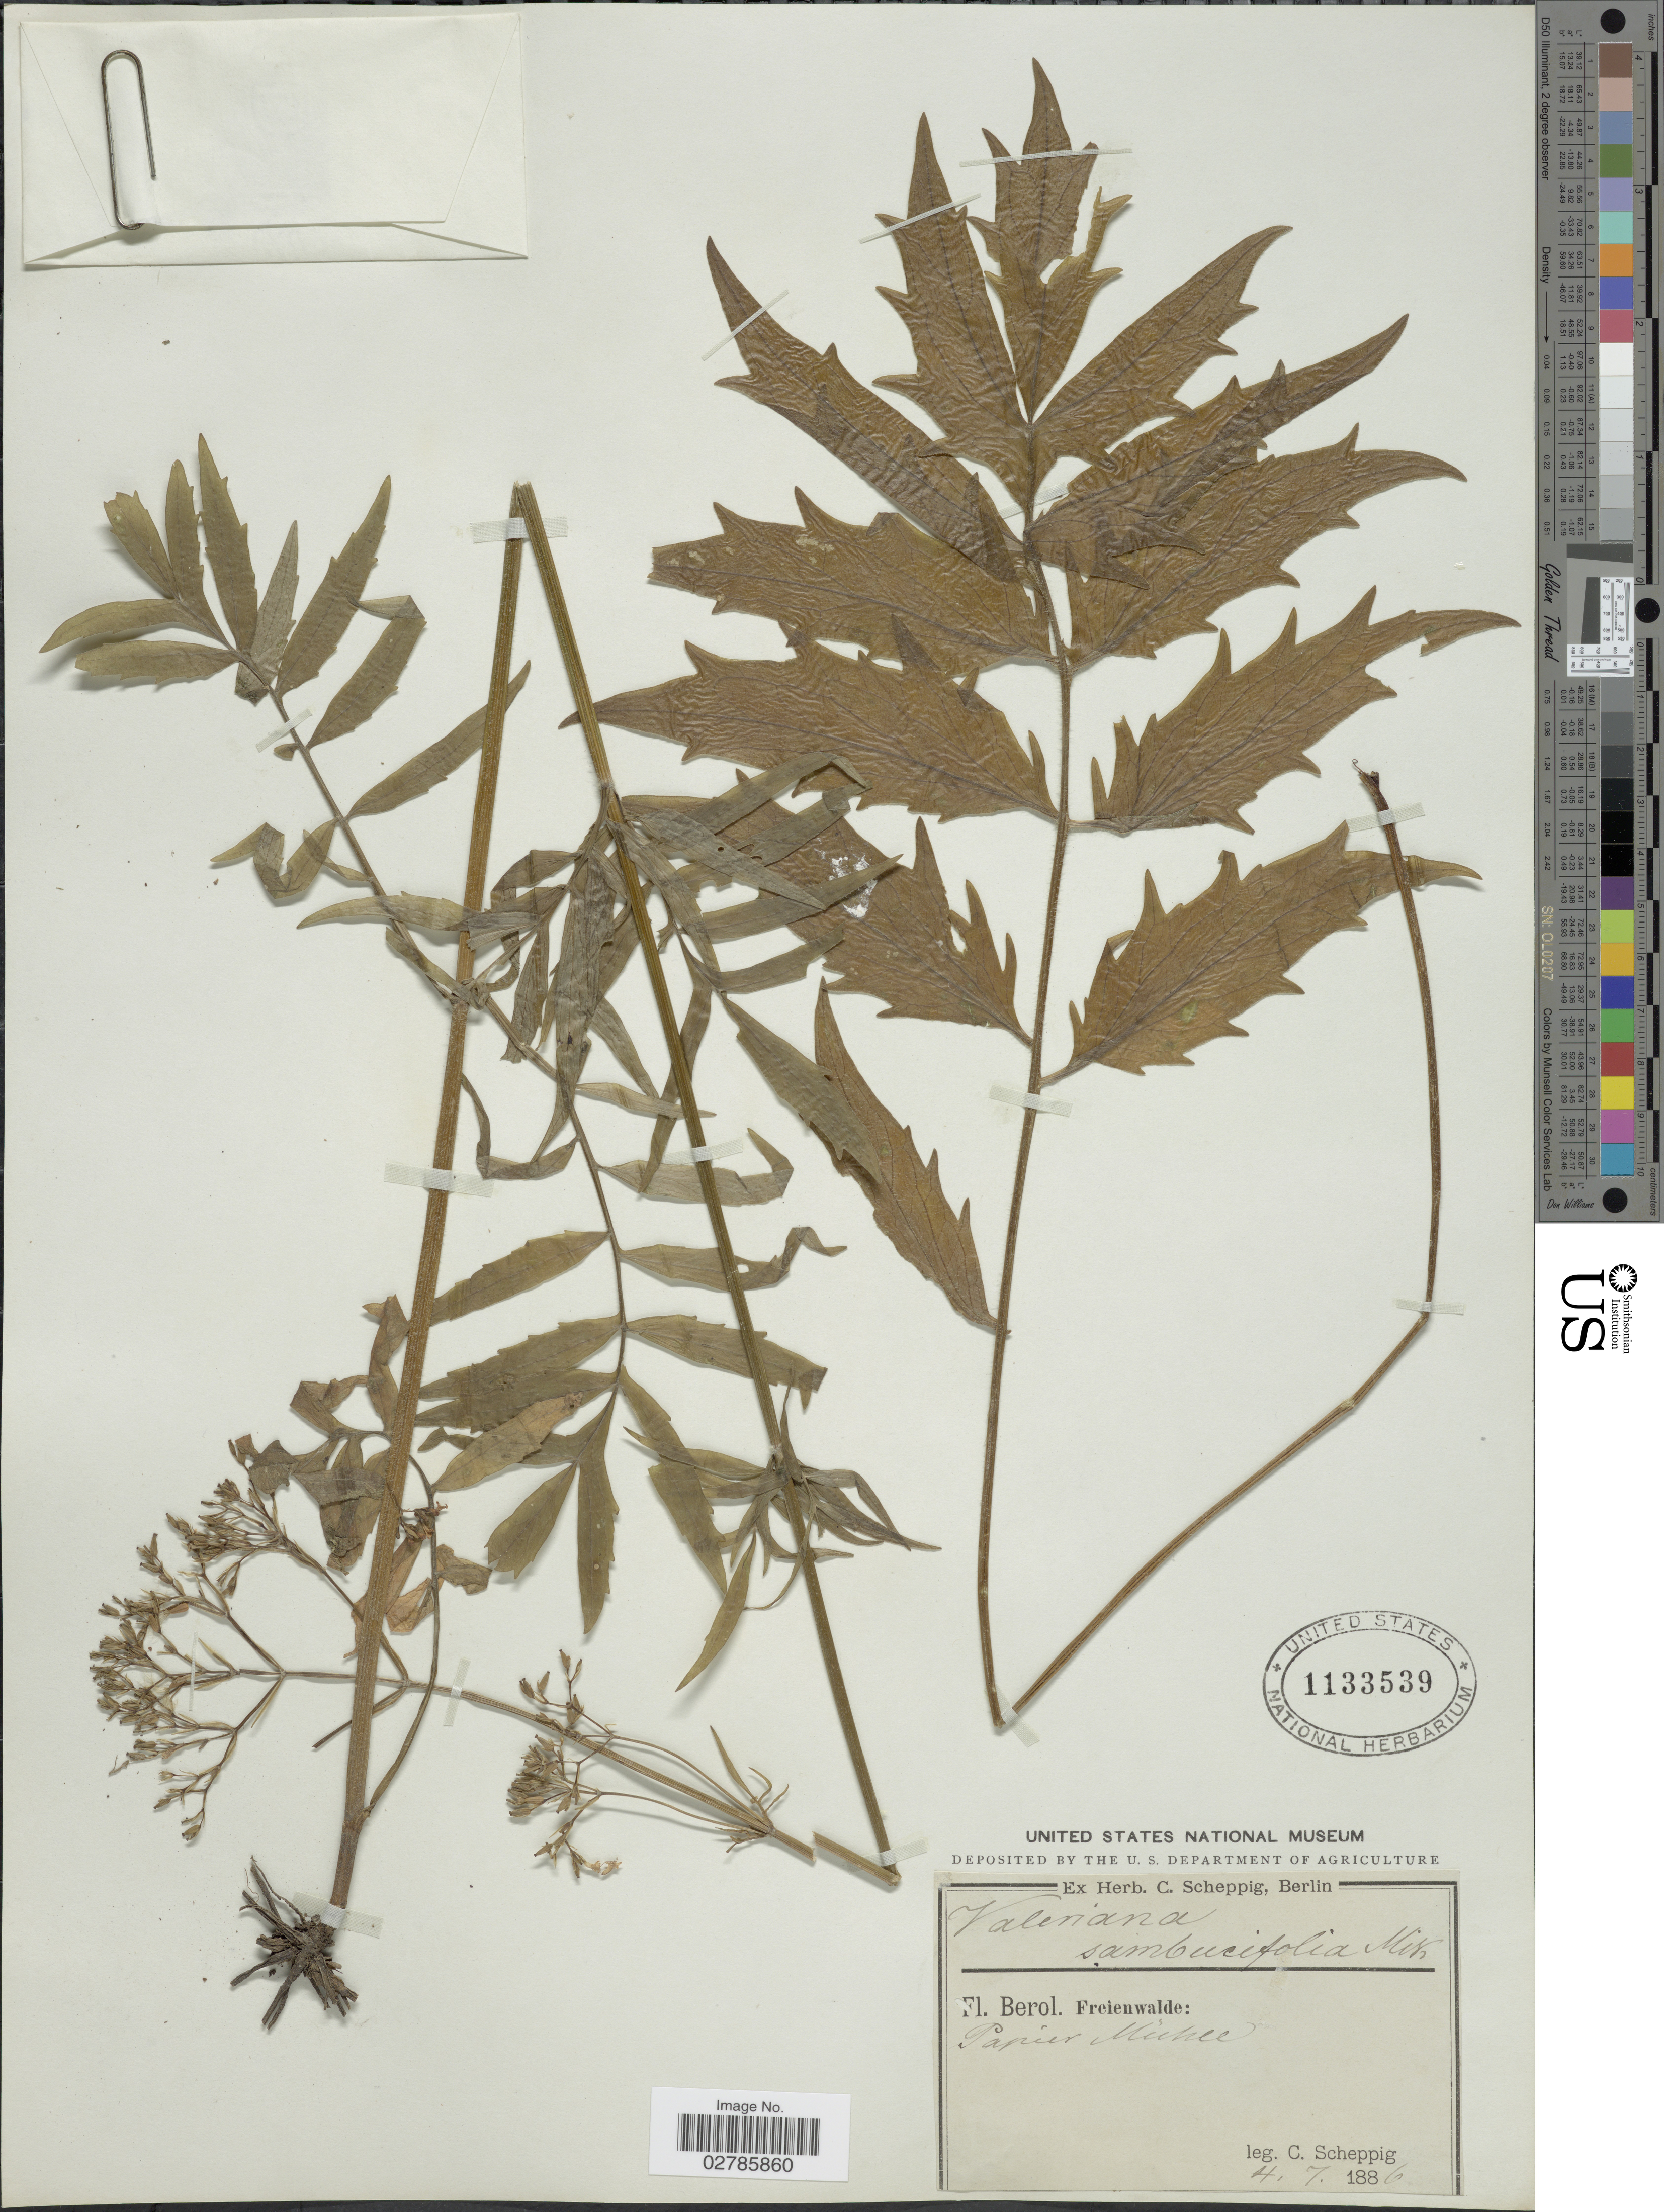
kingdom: Plantae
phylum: Tracheophyta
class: Magnoliopsida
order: Dipsacales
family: Caprifoliaceae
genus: Valeriana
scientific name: Valeriana sambucifolia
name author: J.C. Mikan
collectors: C. Scheppig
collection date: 1886-07-04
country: Germany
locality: Fl. Berol. Freienwalde: Papier Muhee.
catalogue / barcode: US 1133539